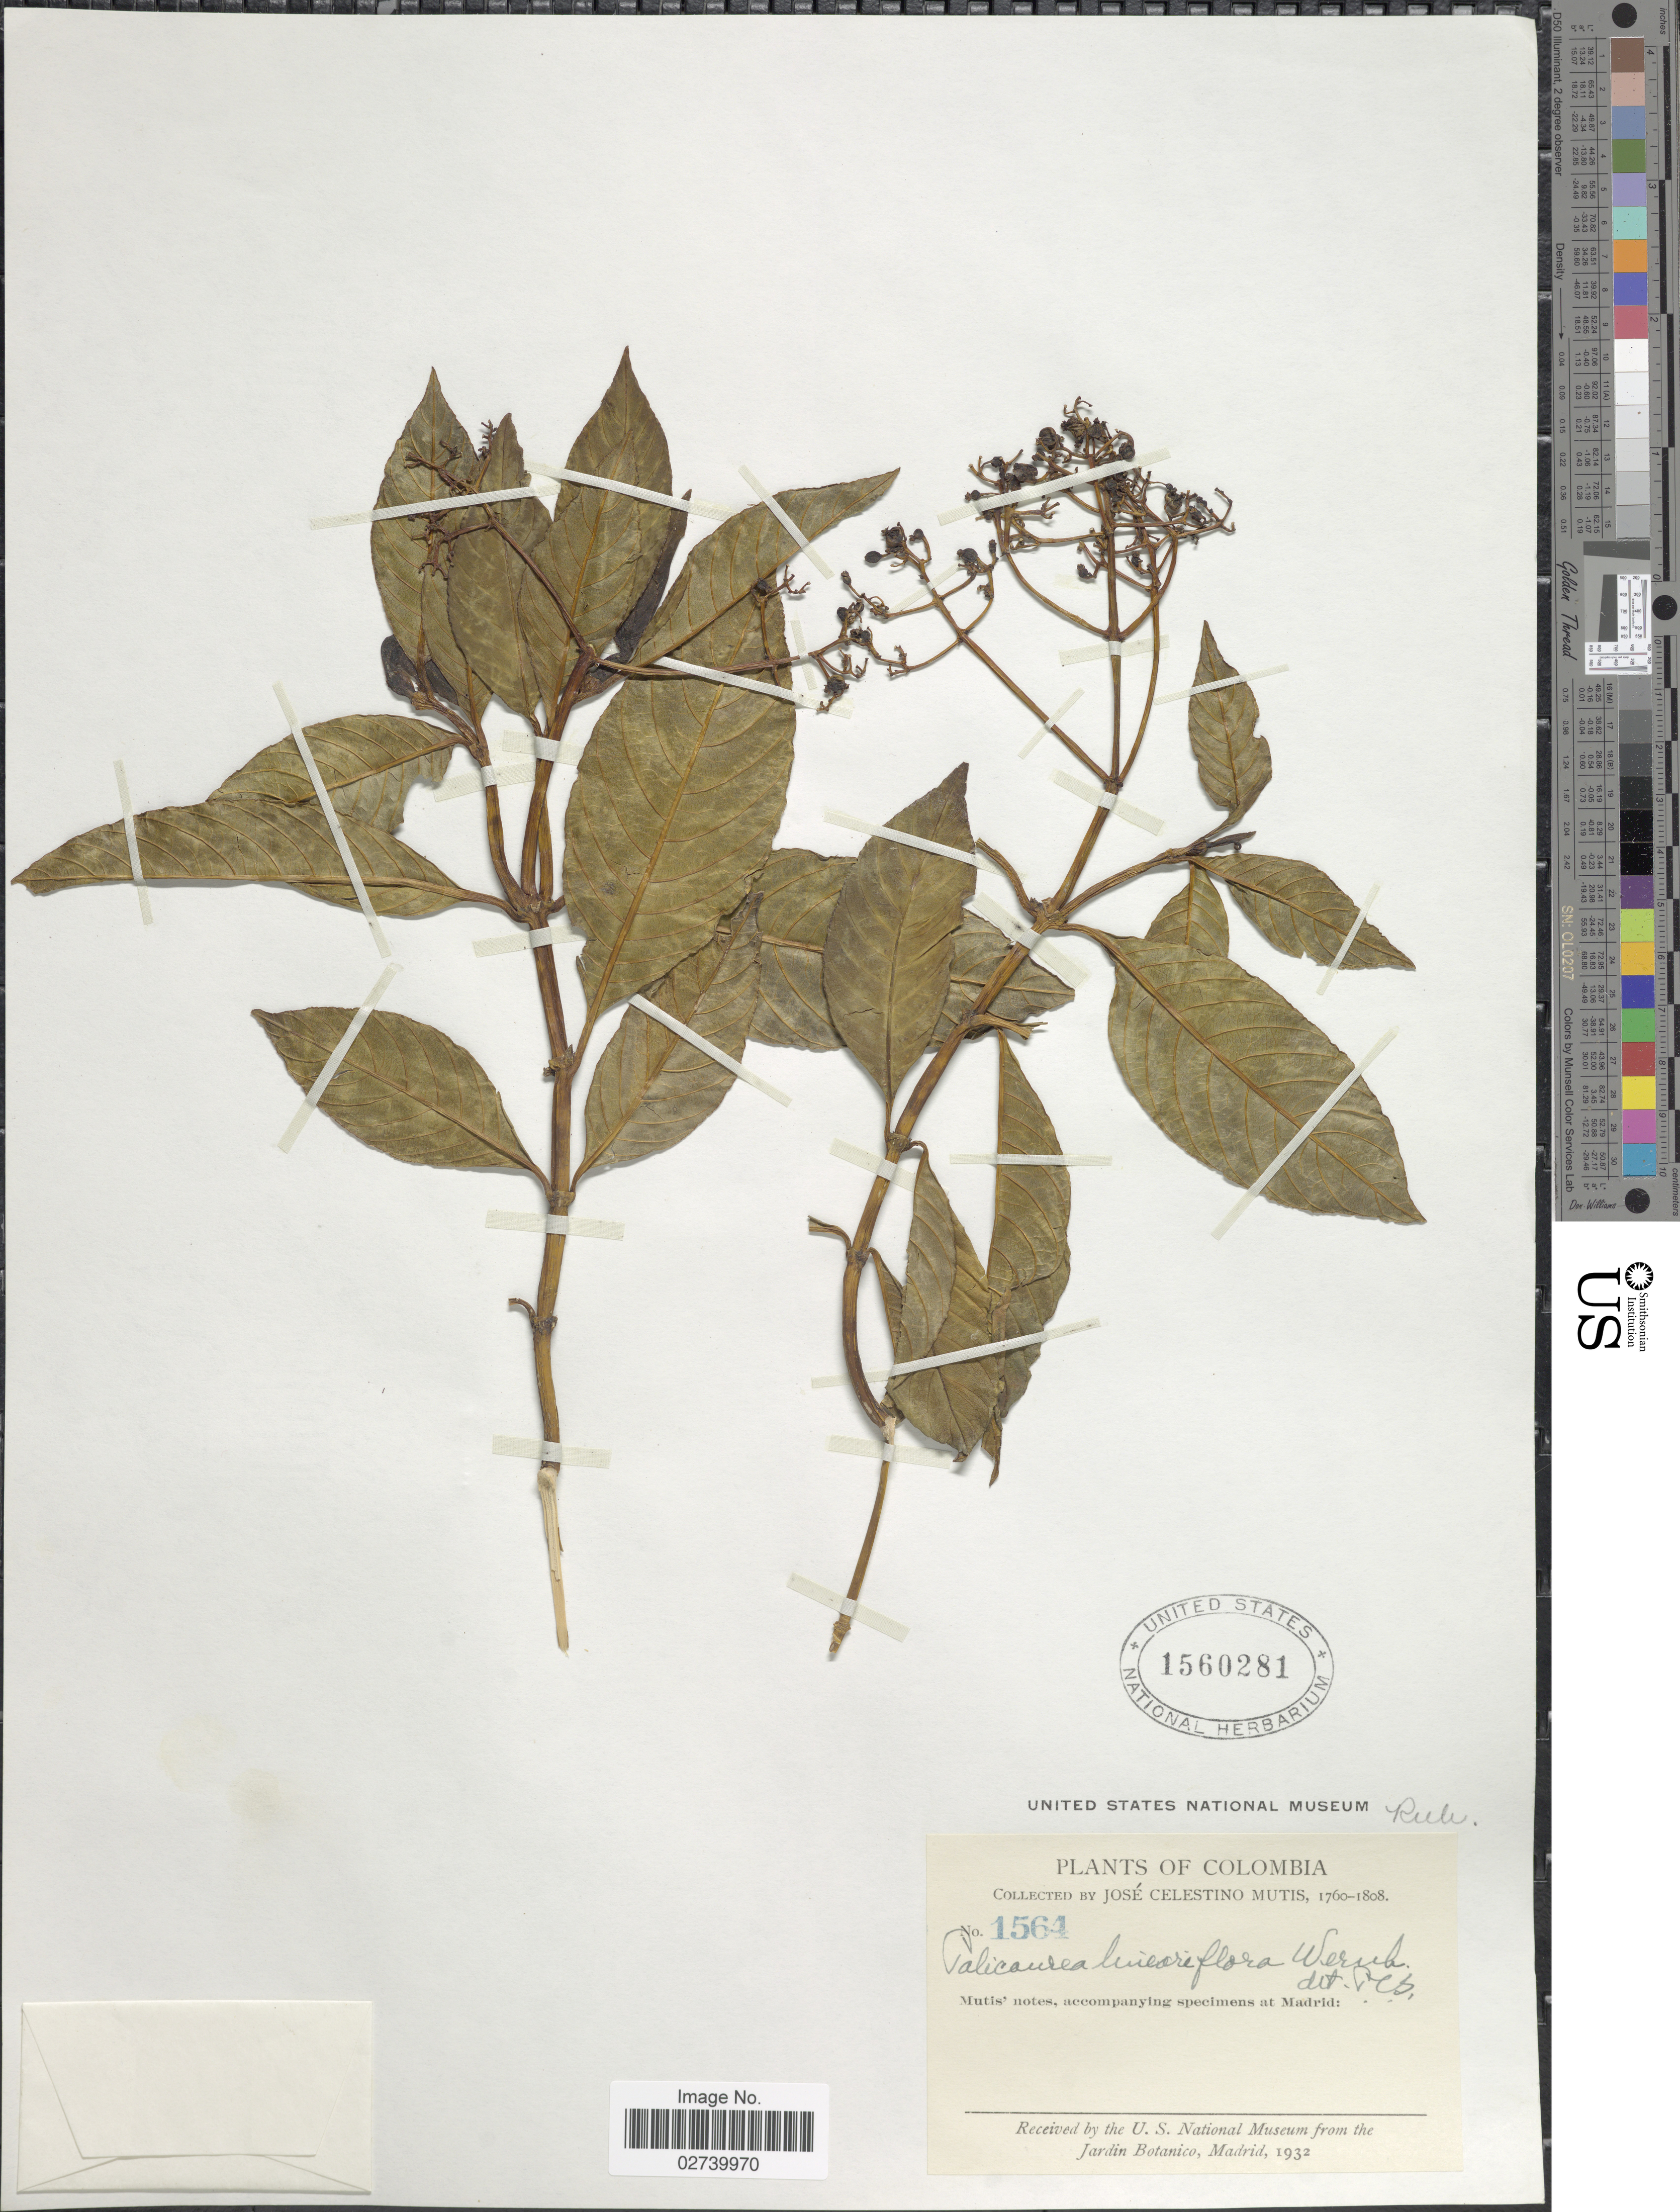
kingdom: Plantae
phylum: Tracheophyta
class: Magnoliopsida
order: Gentianales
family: Rubiaceae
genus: Palicourea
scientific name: Palicourea lineariflora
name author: Wernham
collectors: J. C. B. Mutis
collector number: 1564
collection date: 1760/1808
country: Colombia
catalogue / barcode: US 1560281